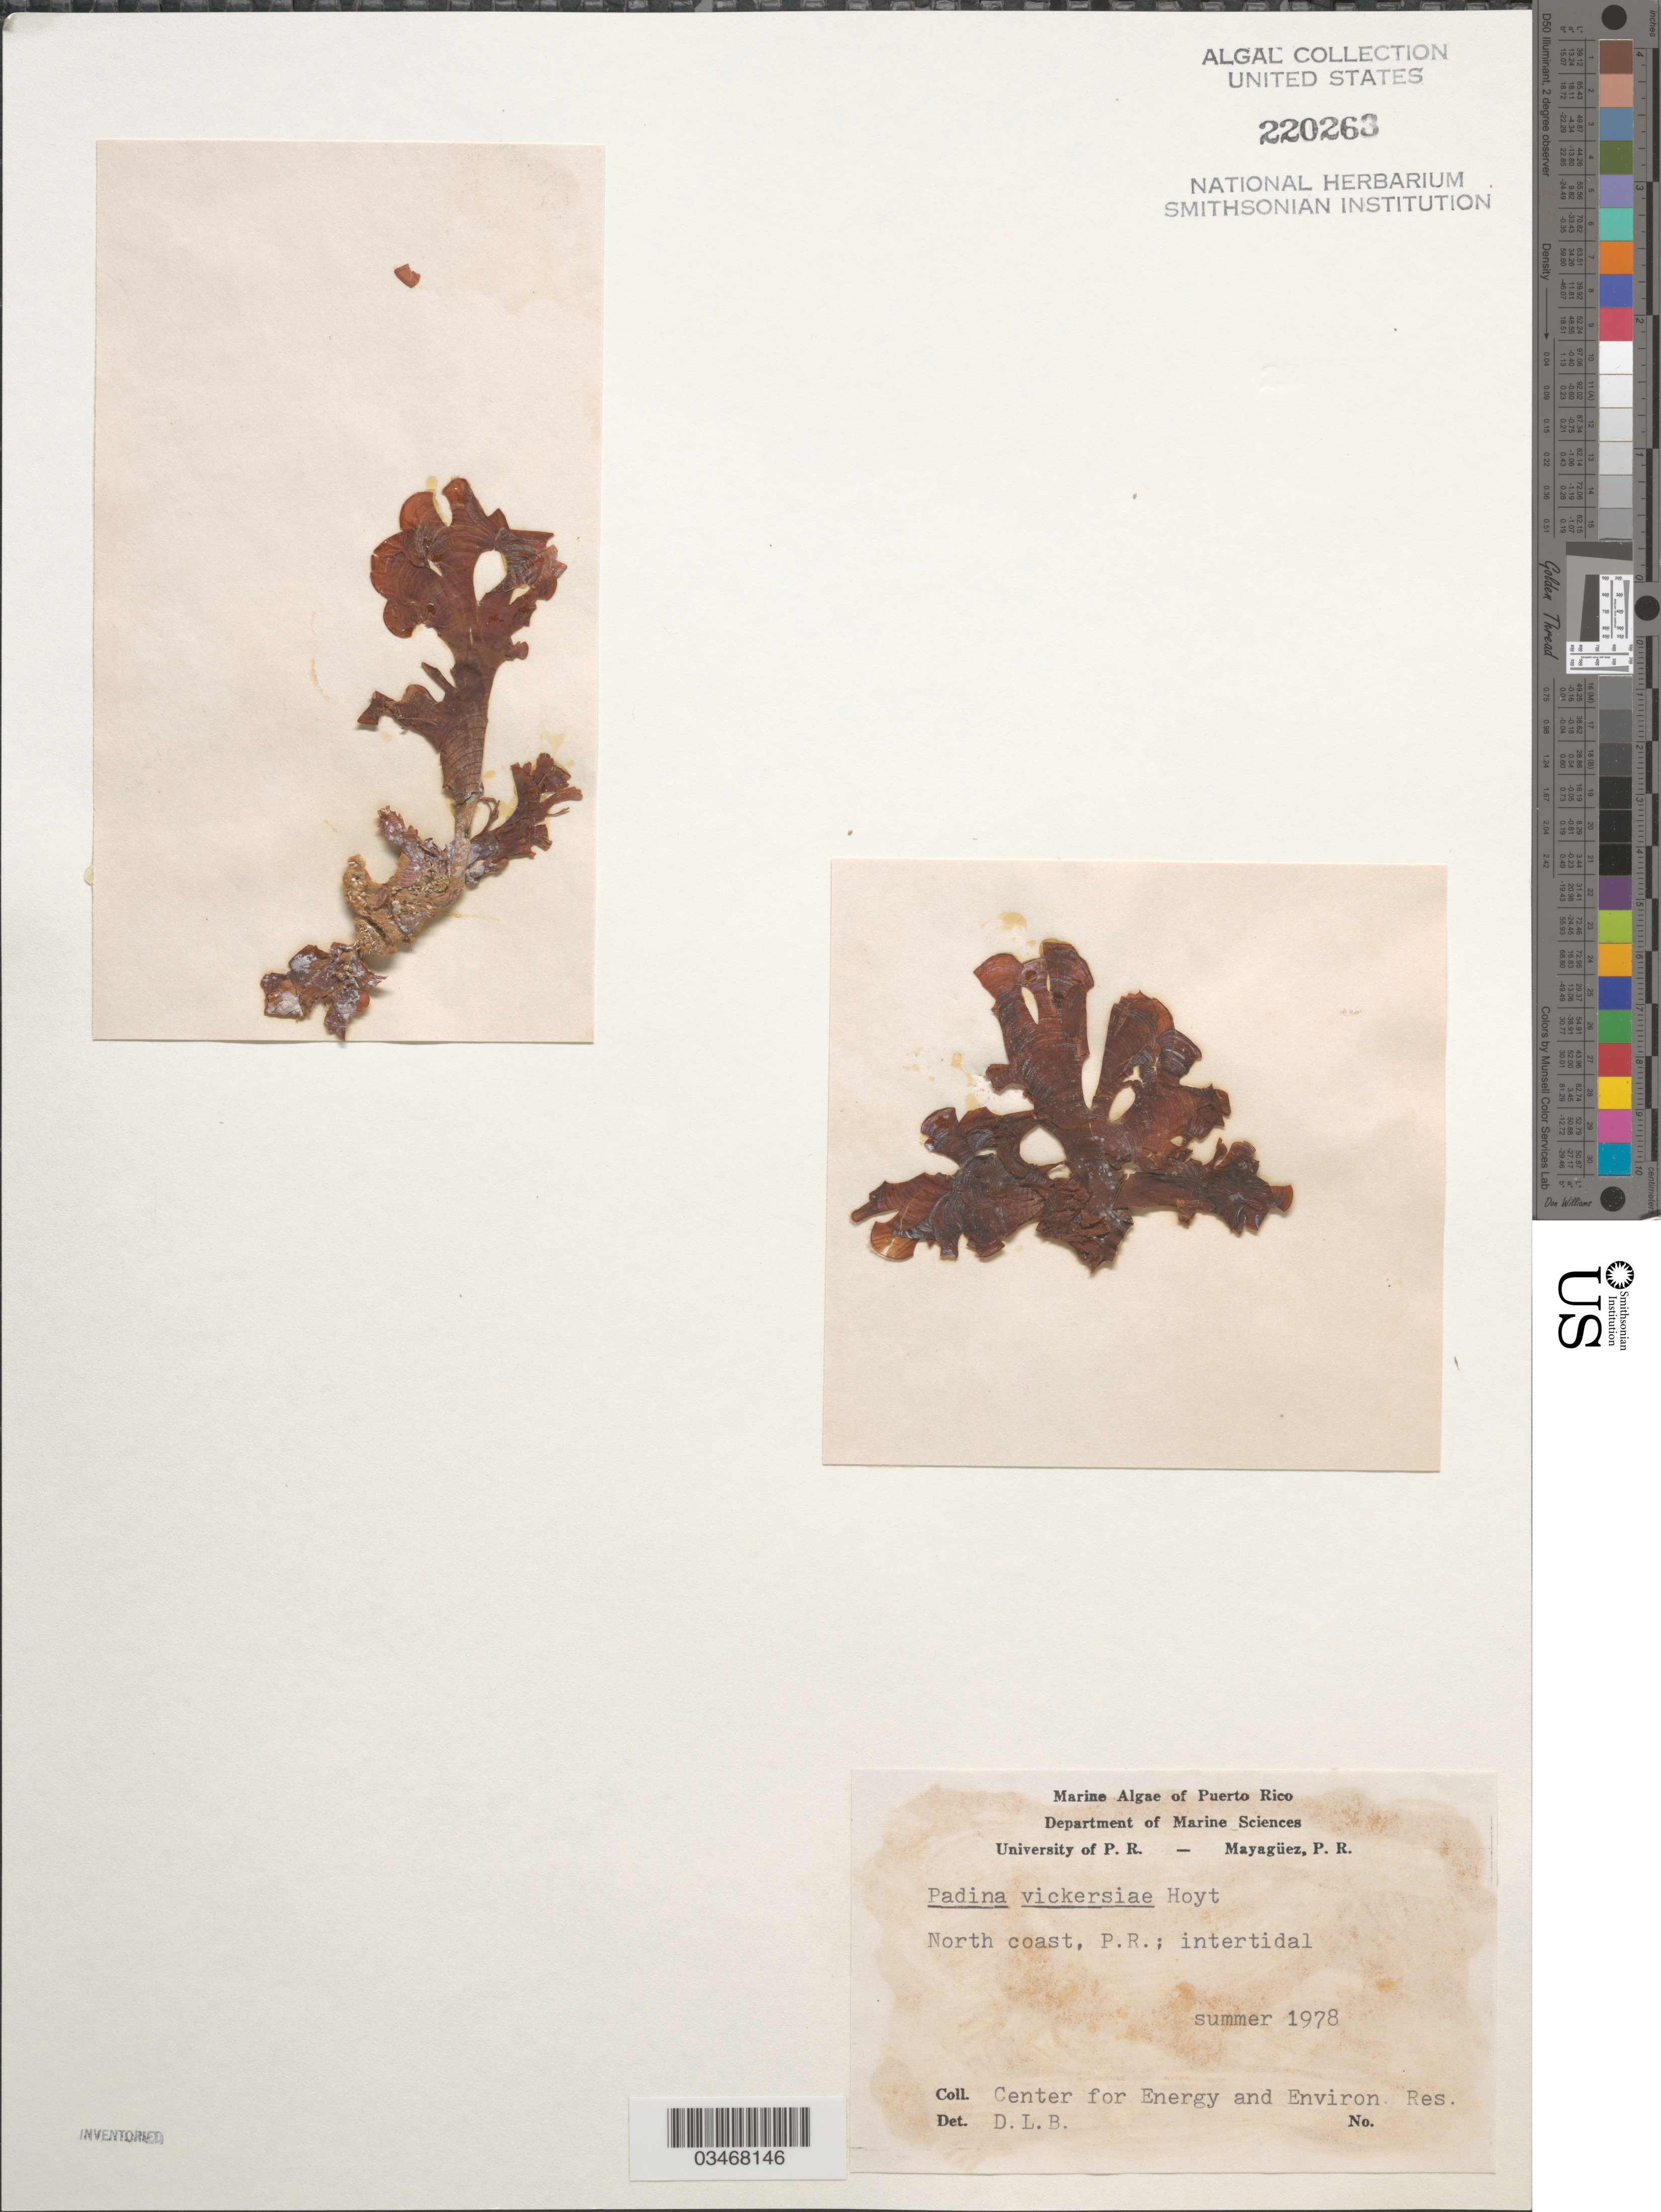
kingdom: Chromista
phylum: Ochrophyta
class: Phaeophyceae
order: Dictyotales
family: Dictyotaceae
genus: Padina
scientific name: Padina gymnospora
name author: (Kütz.) O.G. Sond.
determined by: Algae name updating Project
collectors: D.L. Ballantine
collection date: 1978-07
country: Puerto Rico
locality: North Coast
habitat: Intertidal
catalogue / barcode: US 220263